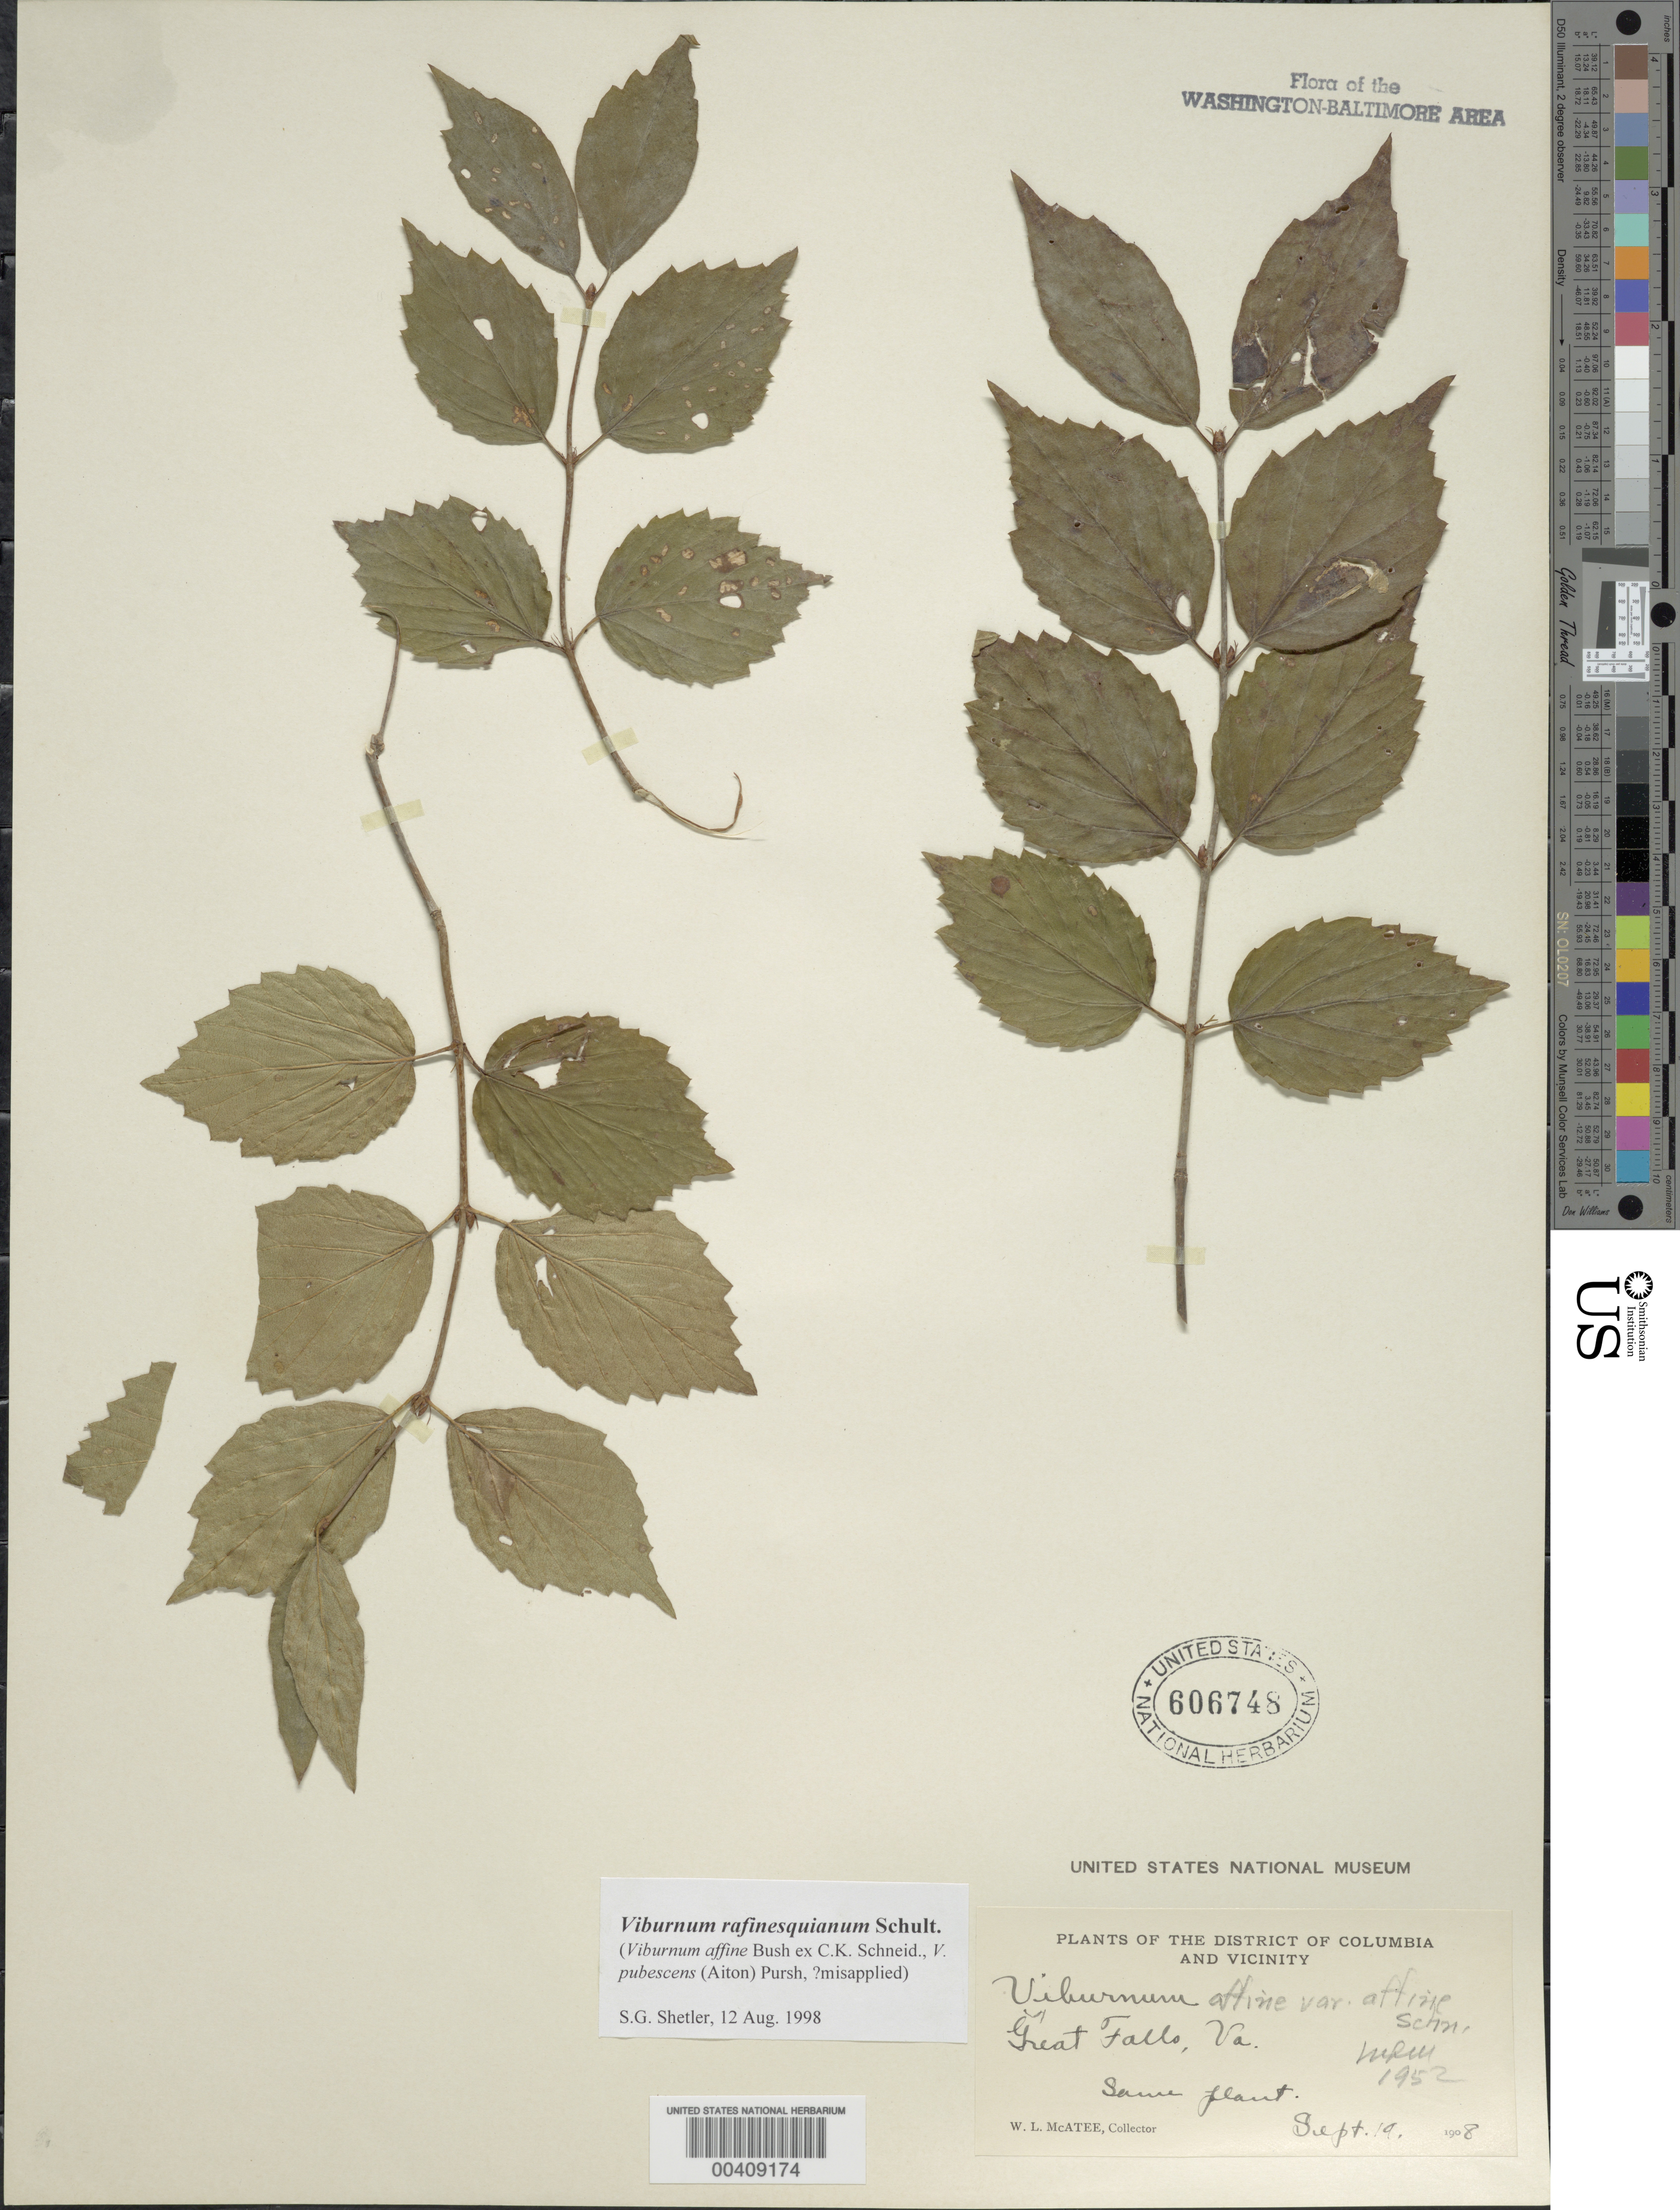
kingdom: Plantae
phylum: Tracheophyta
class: Magnoliopsida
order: Dipsacales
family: Viburnaceae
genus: Viburnum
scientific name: Viburnum rafinesqueanum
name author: Schult.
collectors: W. McAtee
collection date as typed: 19 Sep 1908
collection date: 1908-09-19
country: United States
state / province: Virginia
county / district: Fairfax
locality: Great Falls C. & O. Canal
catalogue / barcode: US 606748